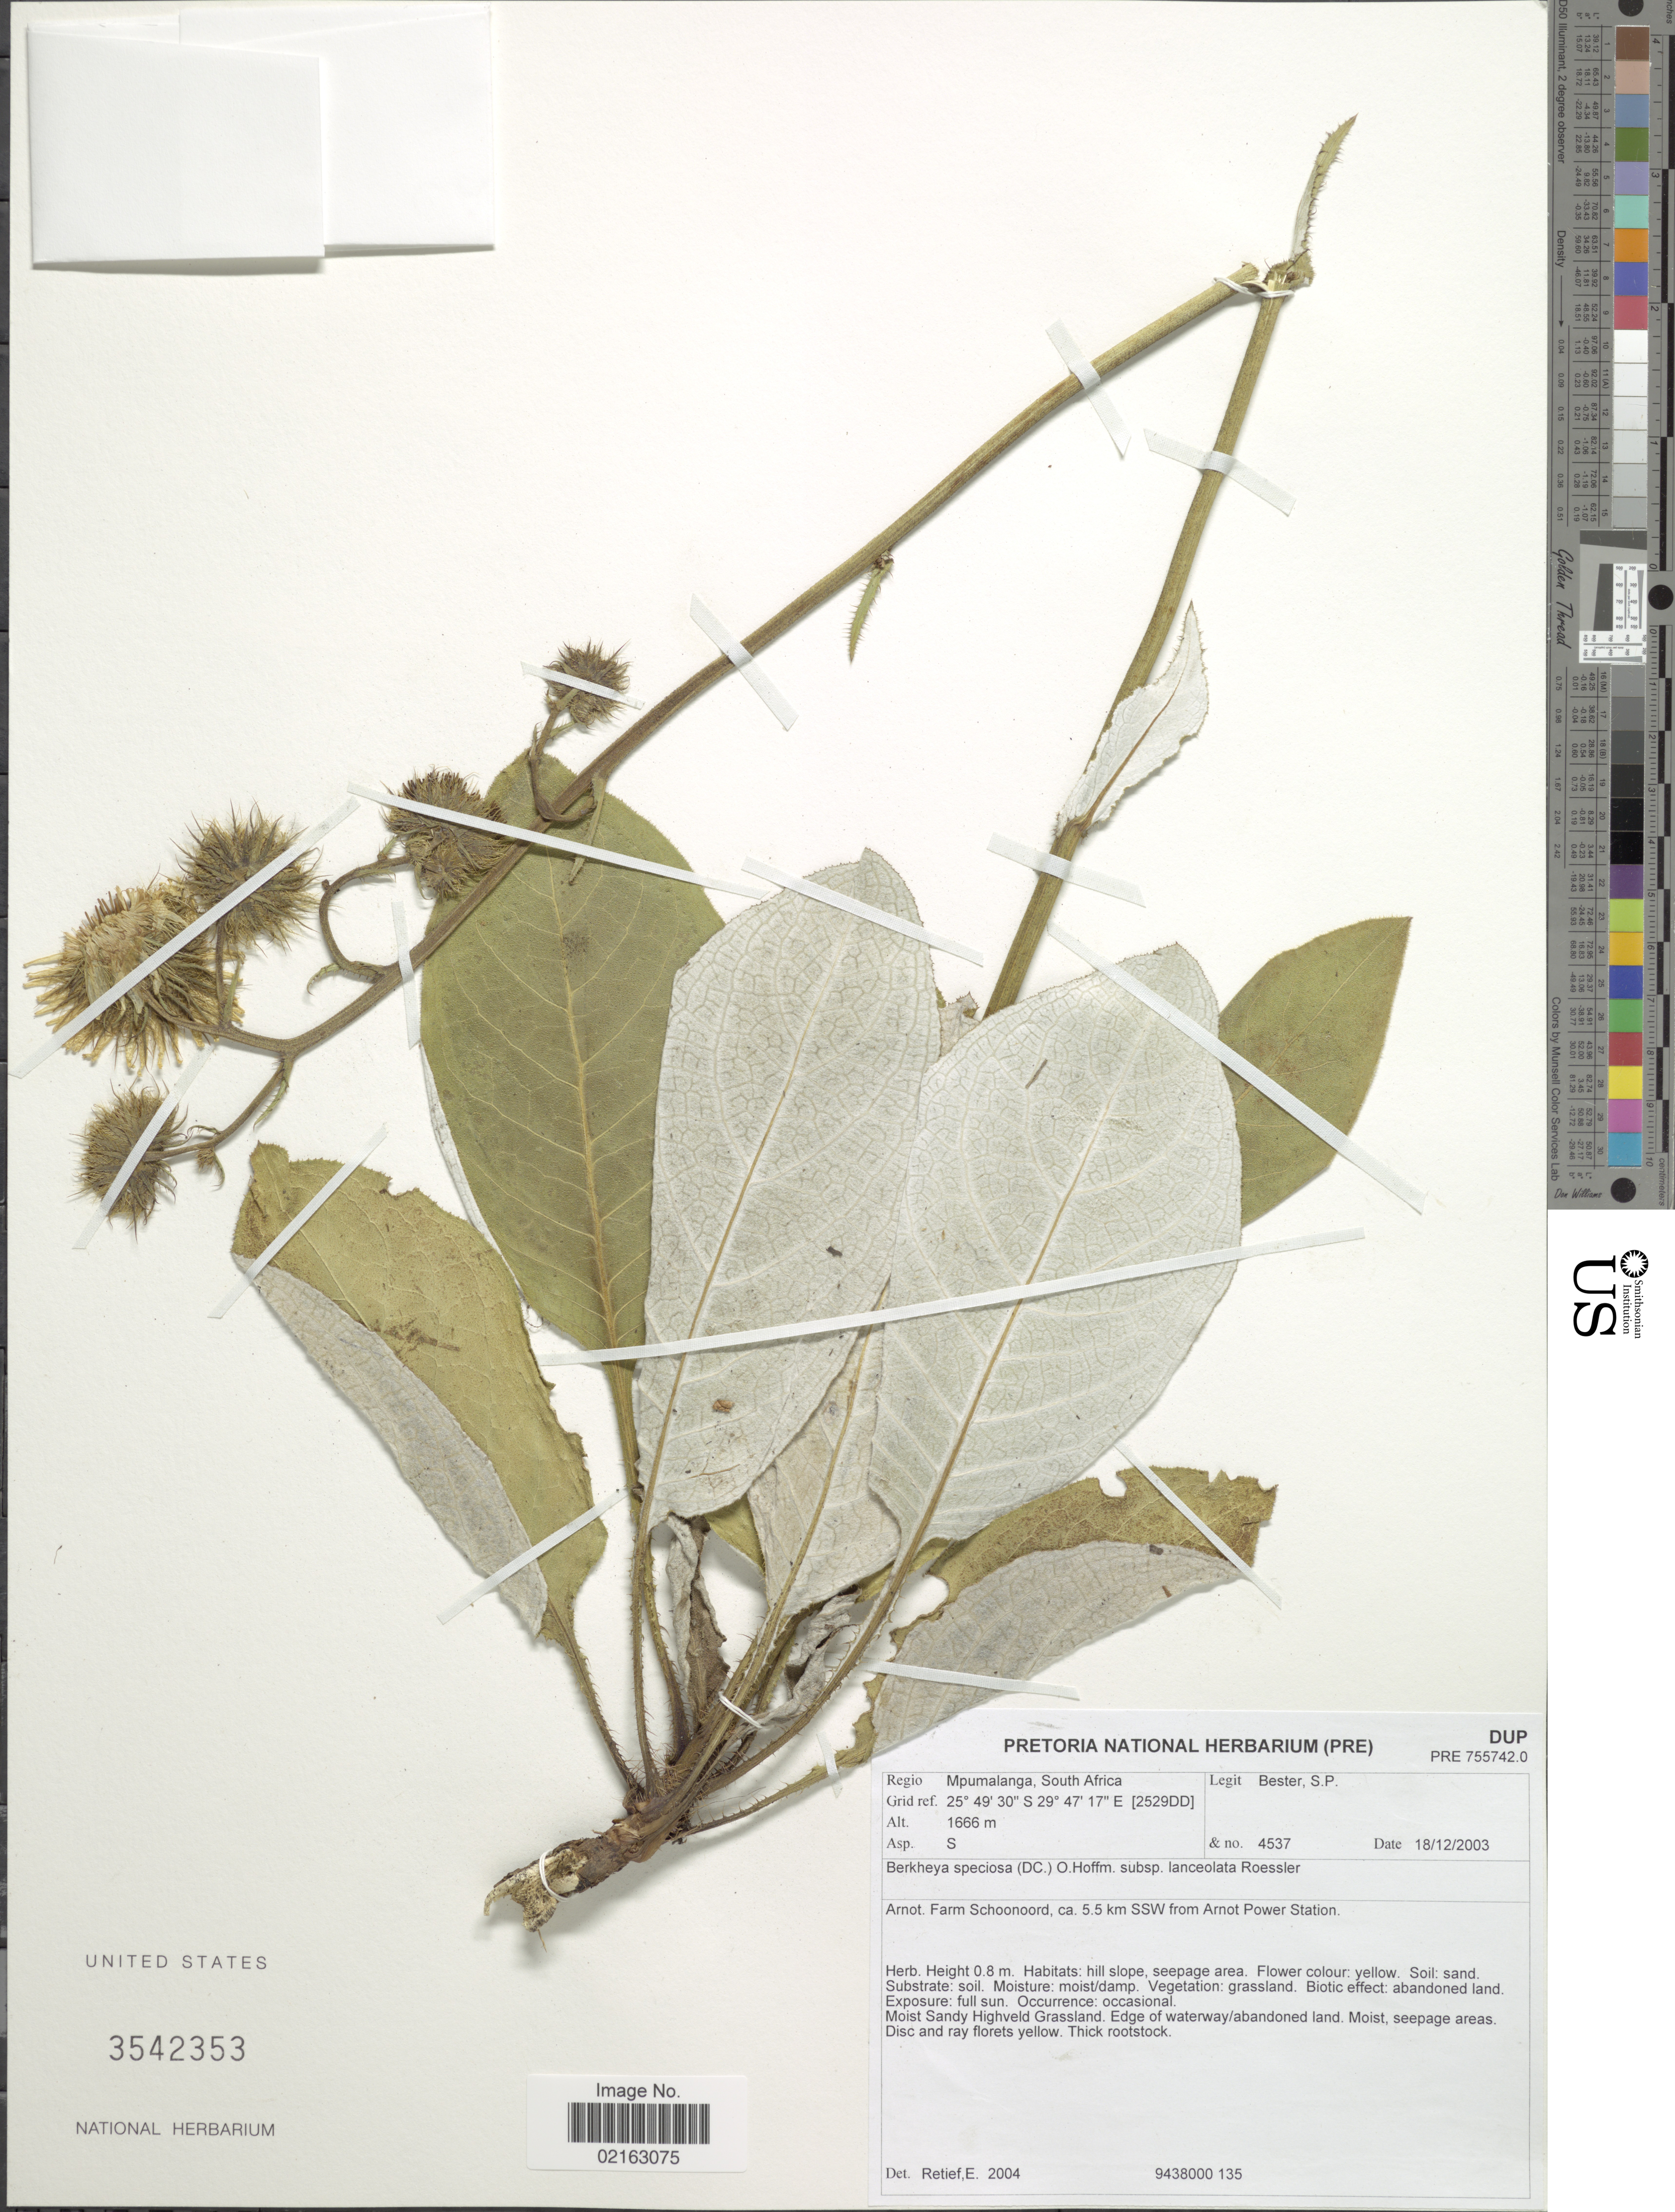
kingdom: Plantae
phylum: Tracheophyta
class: Magnoliopsida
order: Asterales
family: Asteraceae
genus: Berkheya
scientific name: Berkheya speciosa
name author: (DC.) O. Hoffm.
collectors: S. Bester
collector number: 4537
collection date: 2003-12-18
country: South Africa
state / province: Mpumalanga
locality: Mpumalanga, South Africa. Arnot. Farm Schoonoord, ca. 5.5 km SSW from Armot Power Station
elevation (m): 1666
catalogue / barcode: US 3542353